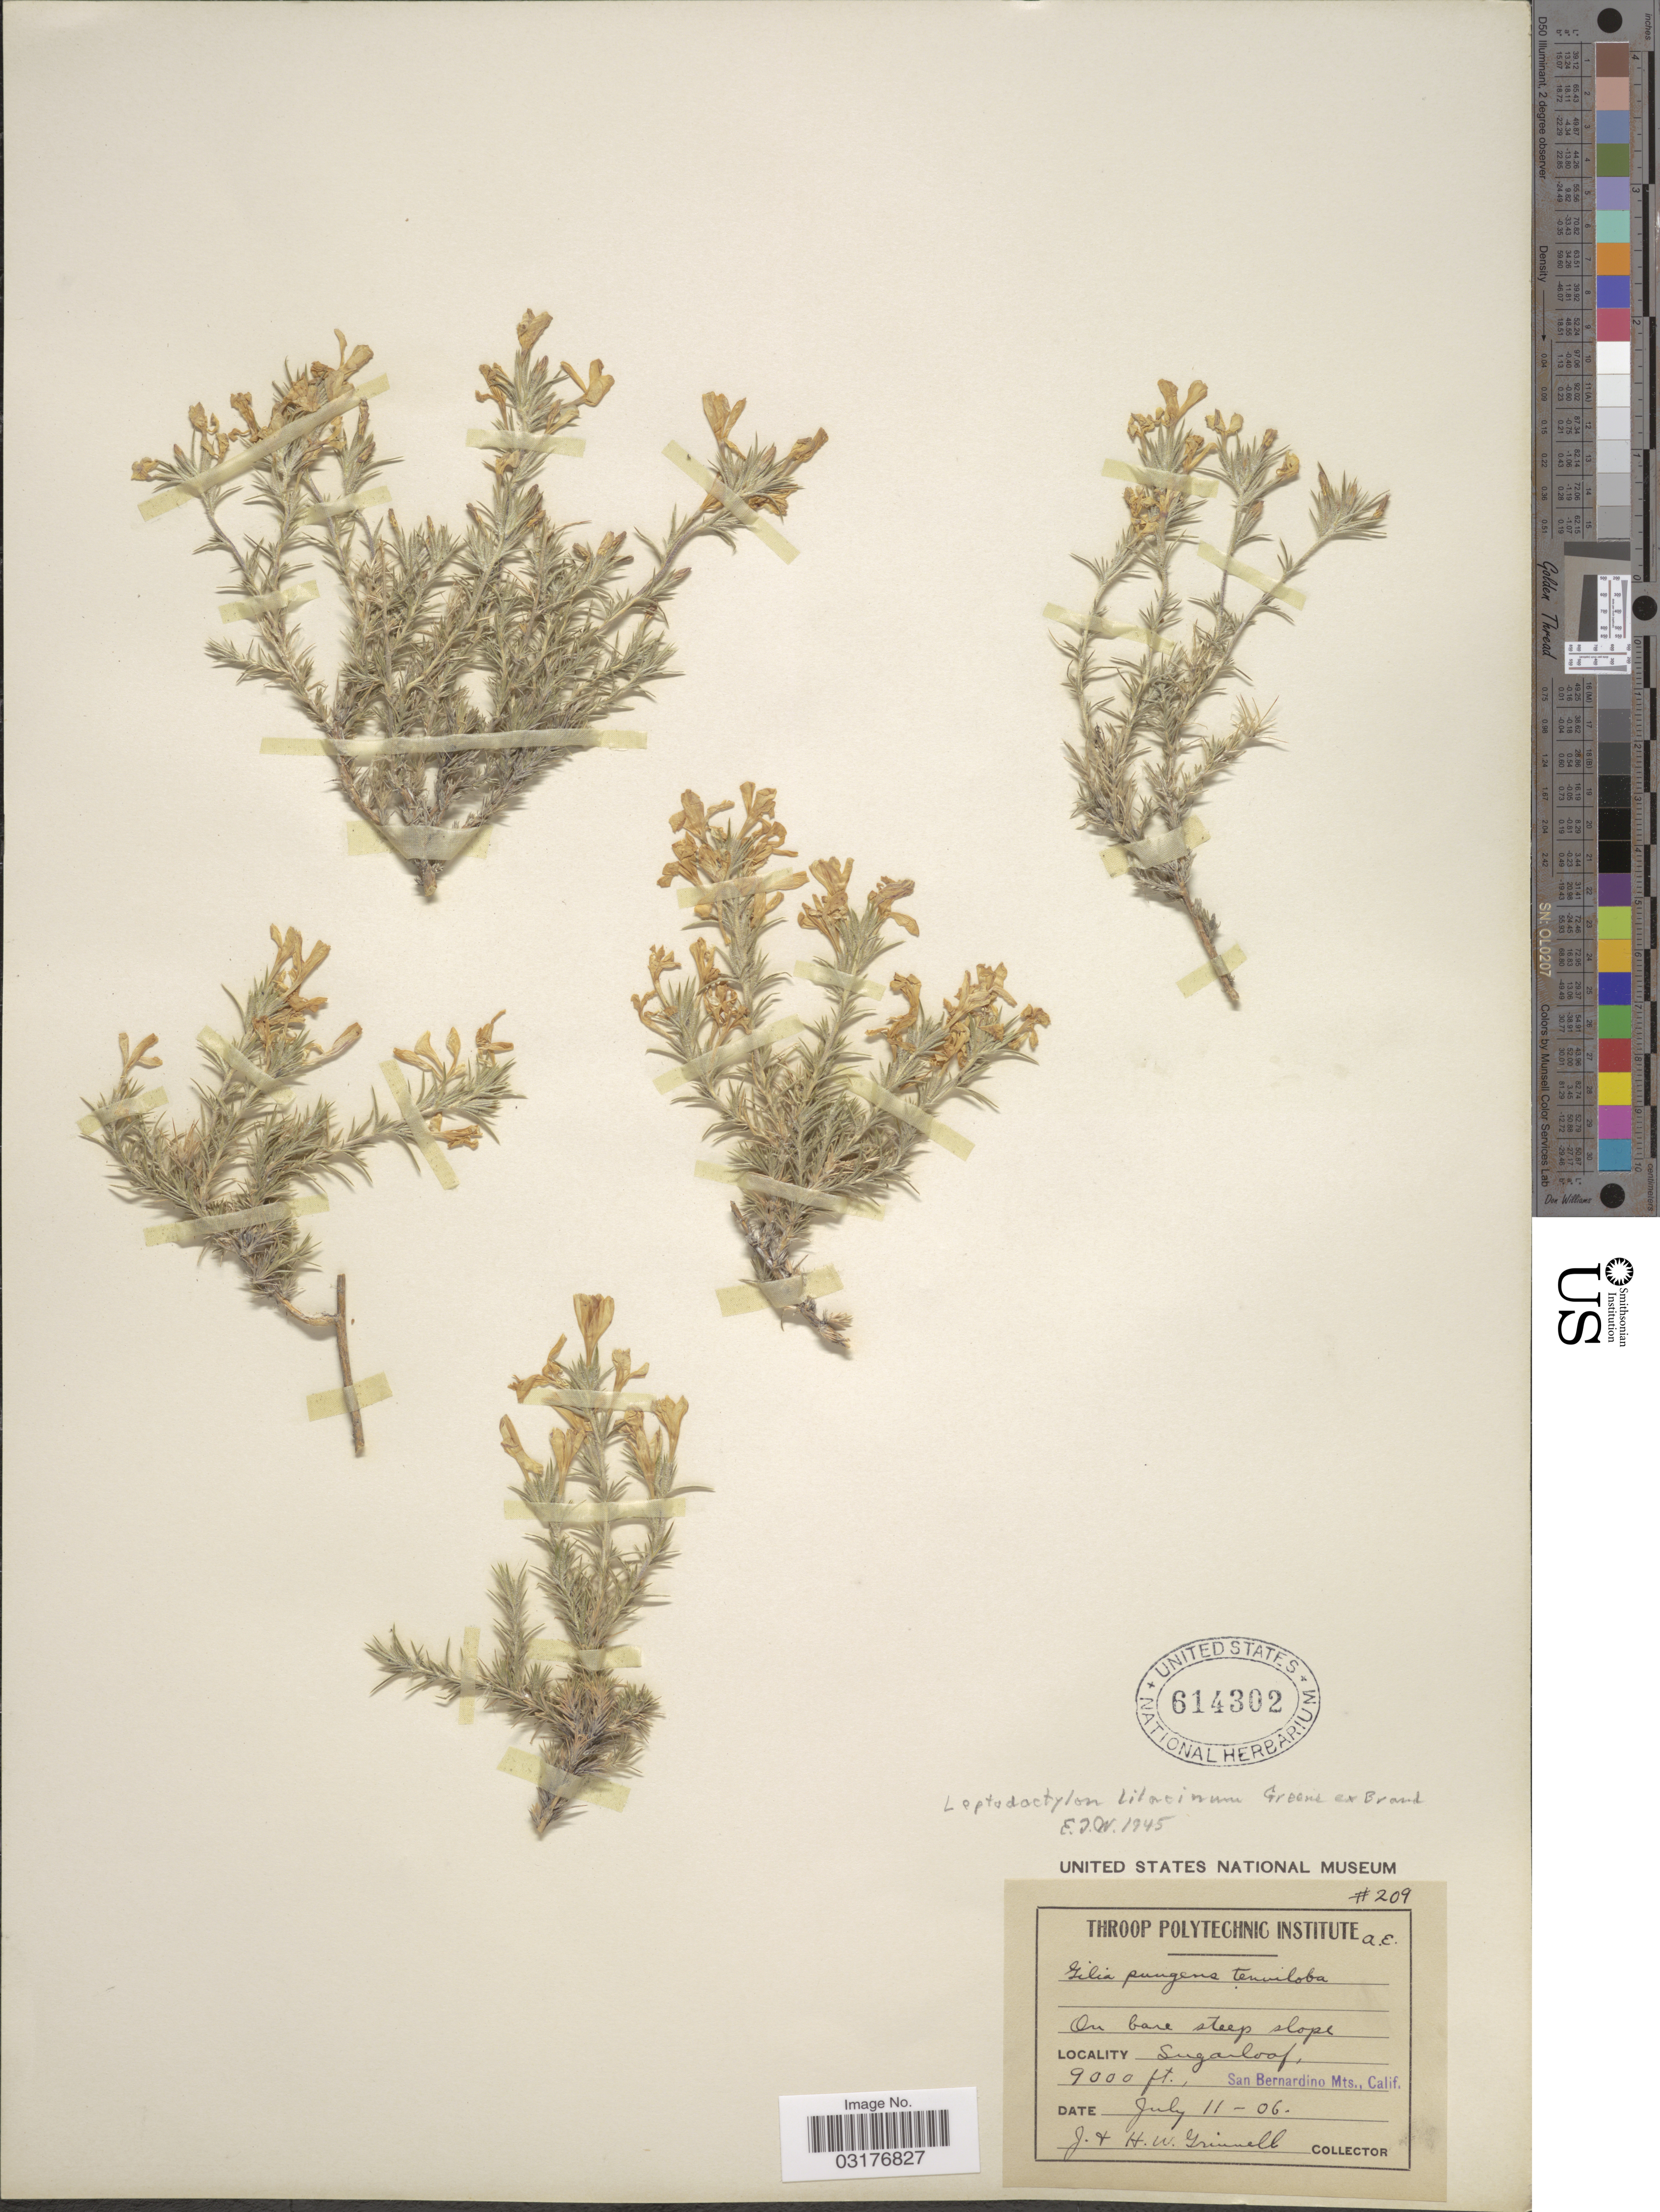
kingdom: Plantae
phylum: Tracheophyta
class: Magnoliopsida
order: Ericales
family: Polemoniaceae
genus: Linanthus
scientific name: Linanthus pungens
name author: (Torr.) J.M. Porter & L.A. Johnson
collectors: J. Grinnell & H. Grinnell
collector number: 209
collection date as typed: Transcribed d/m/y: 11/7/6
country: United States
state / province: California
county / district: San Bernardino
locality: Sugarloof, San Bernardino Mts.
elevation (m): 2743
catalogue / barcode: US 614302